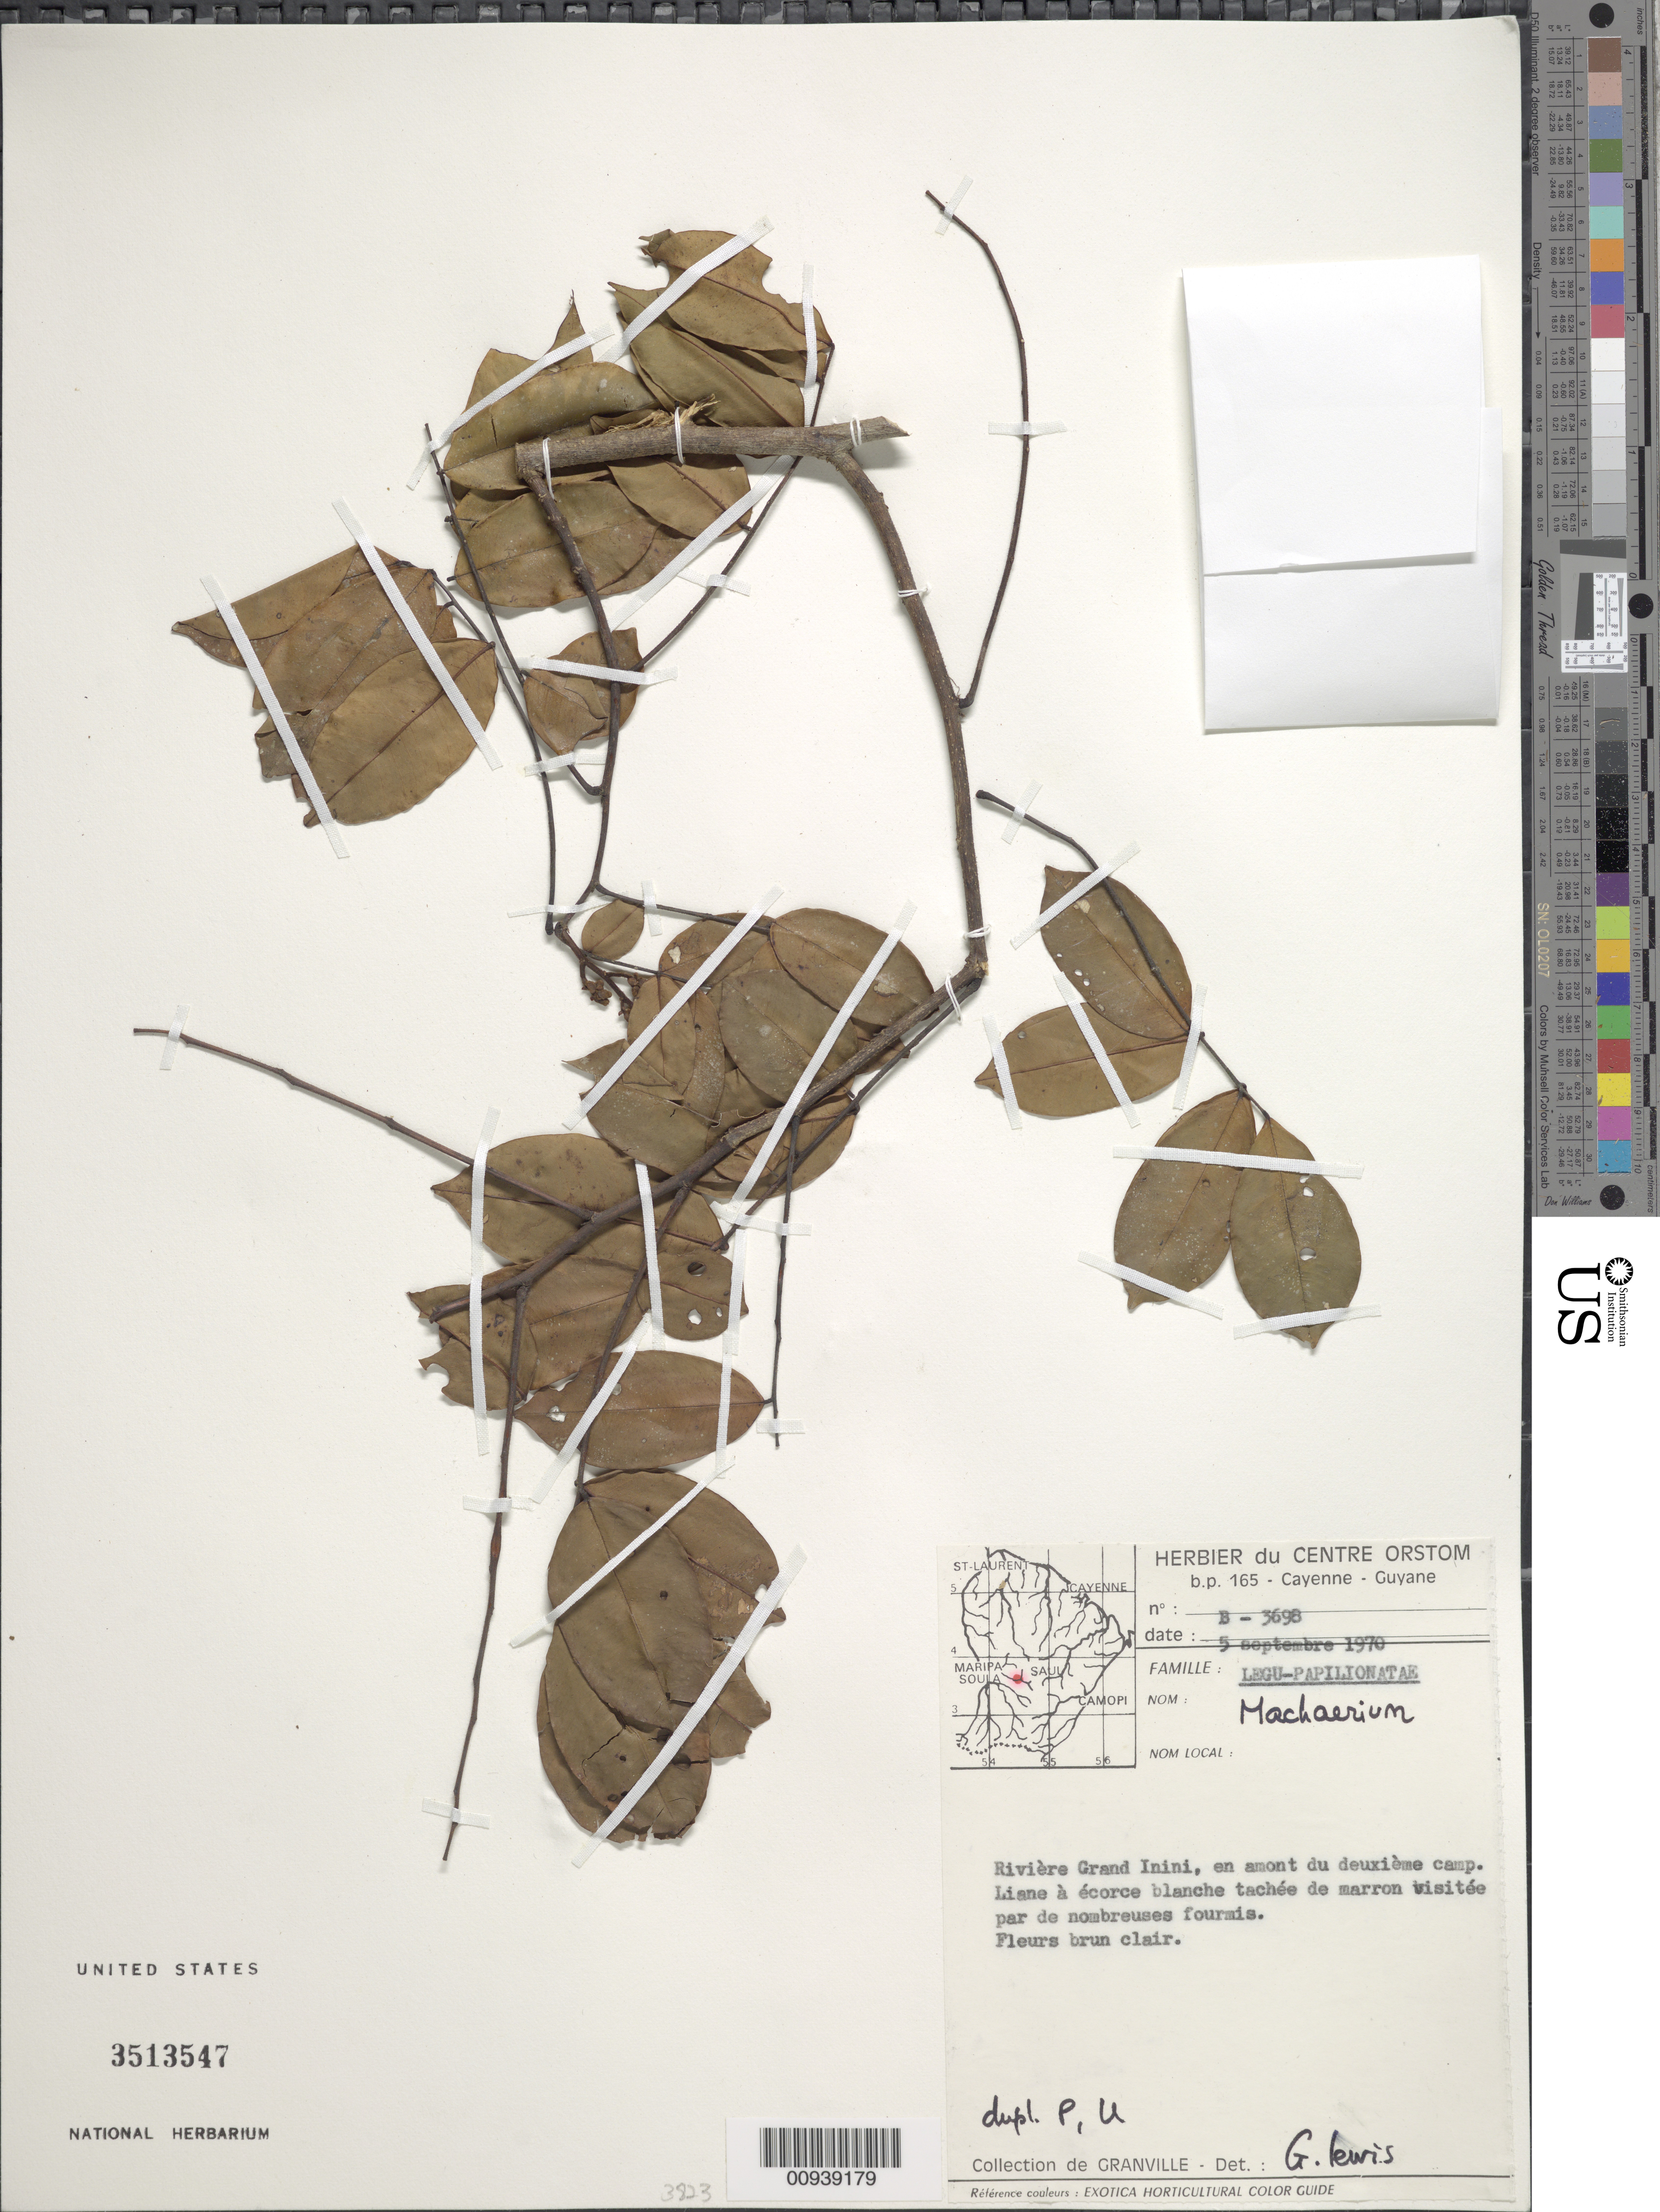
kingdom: Plantae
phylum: Tracheophyta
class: Magnoliopsida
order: Fabales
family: Fabaceae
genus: Machaerium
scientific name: Machaerium sp.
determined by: Leuris, G.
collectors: J.-J. de Granville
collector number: B 3698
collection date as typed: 5-Sep-70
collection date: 1970-09-05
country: French Guiana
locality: Grand Inini R., en amont du deuxieme camp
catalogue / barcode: US 3513547